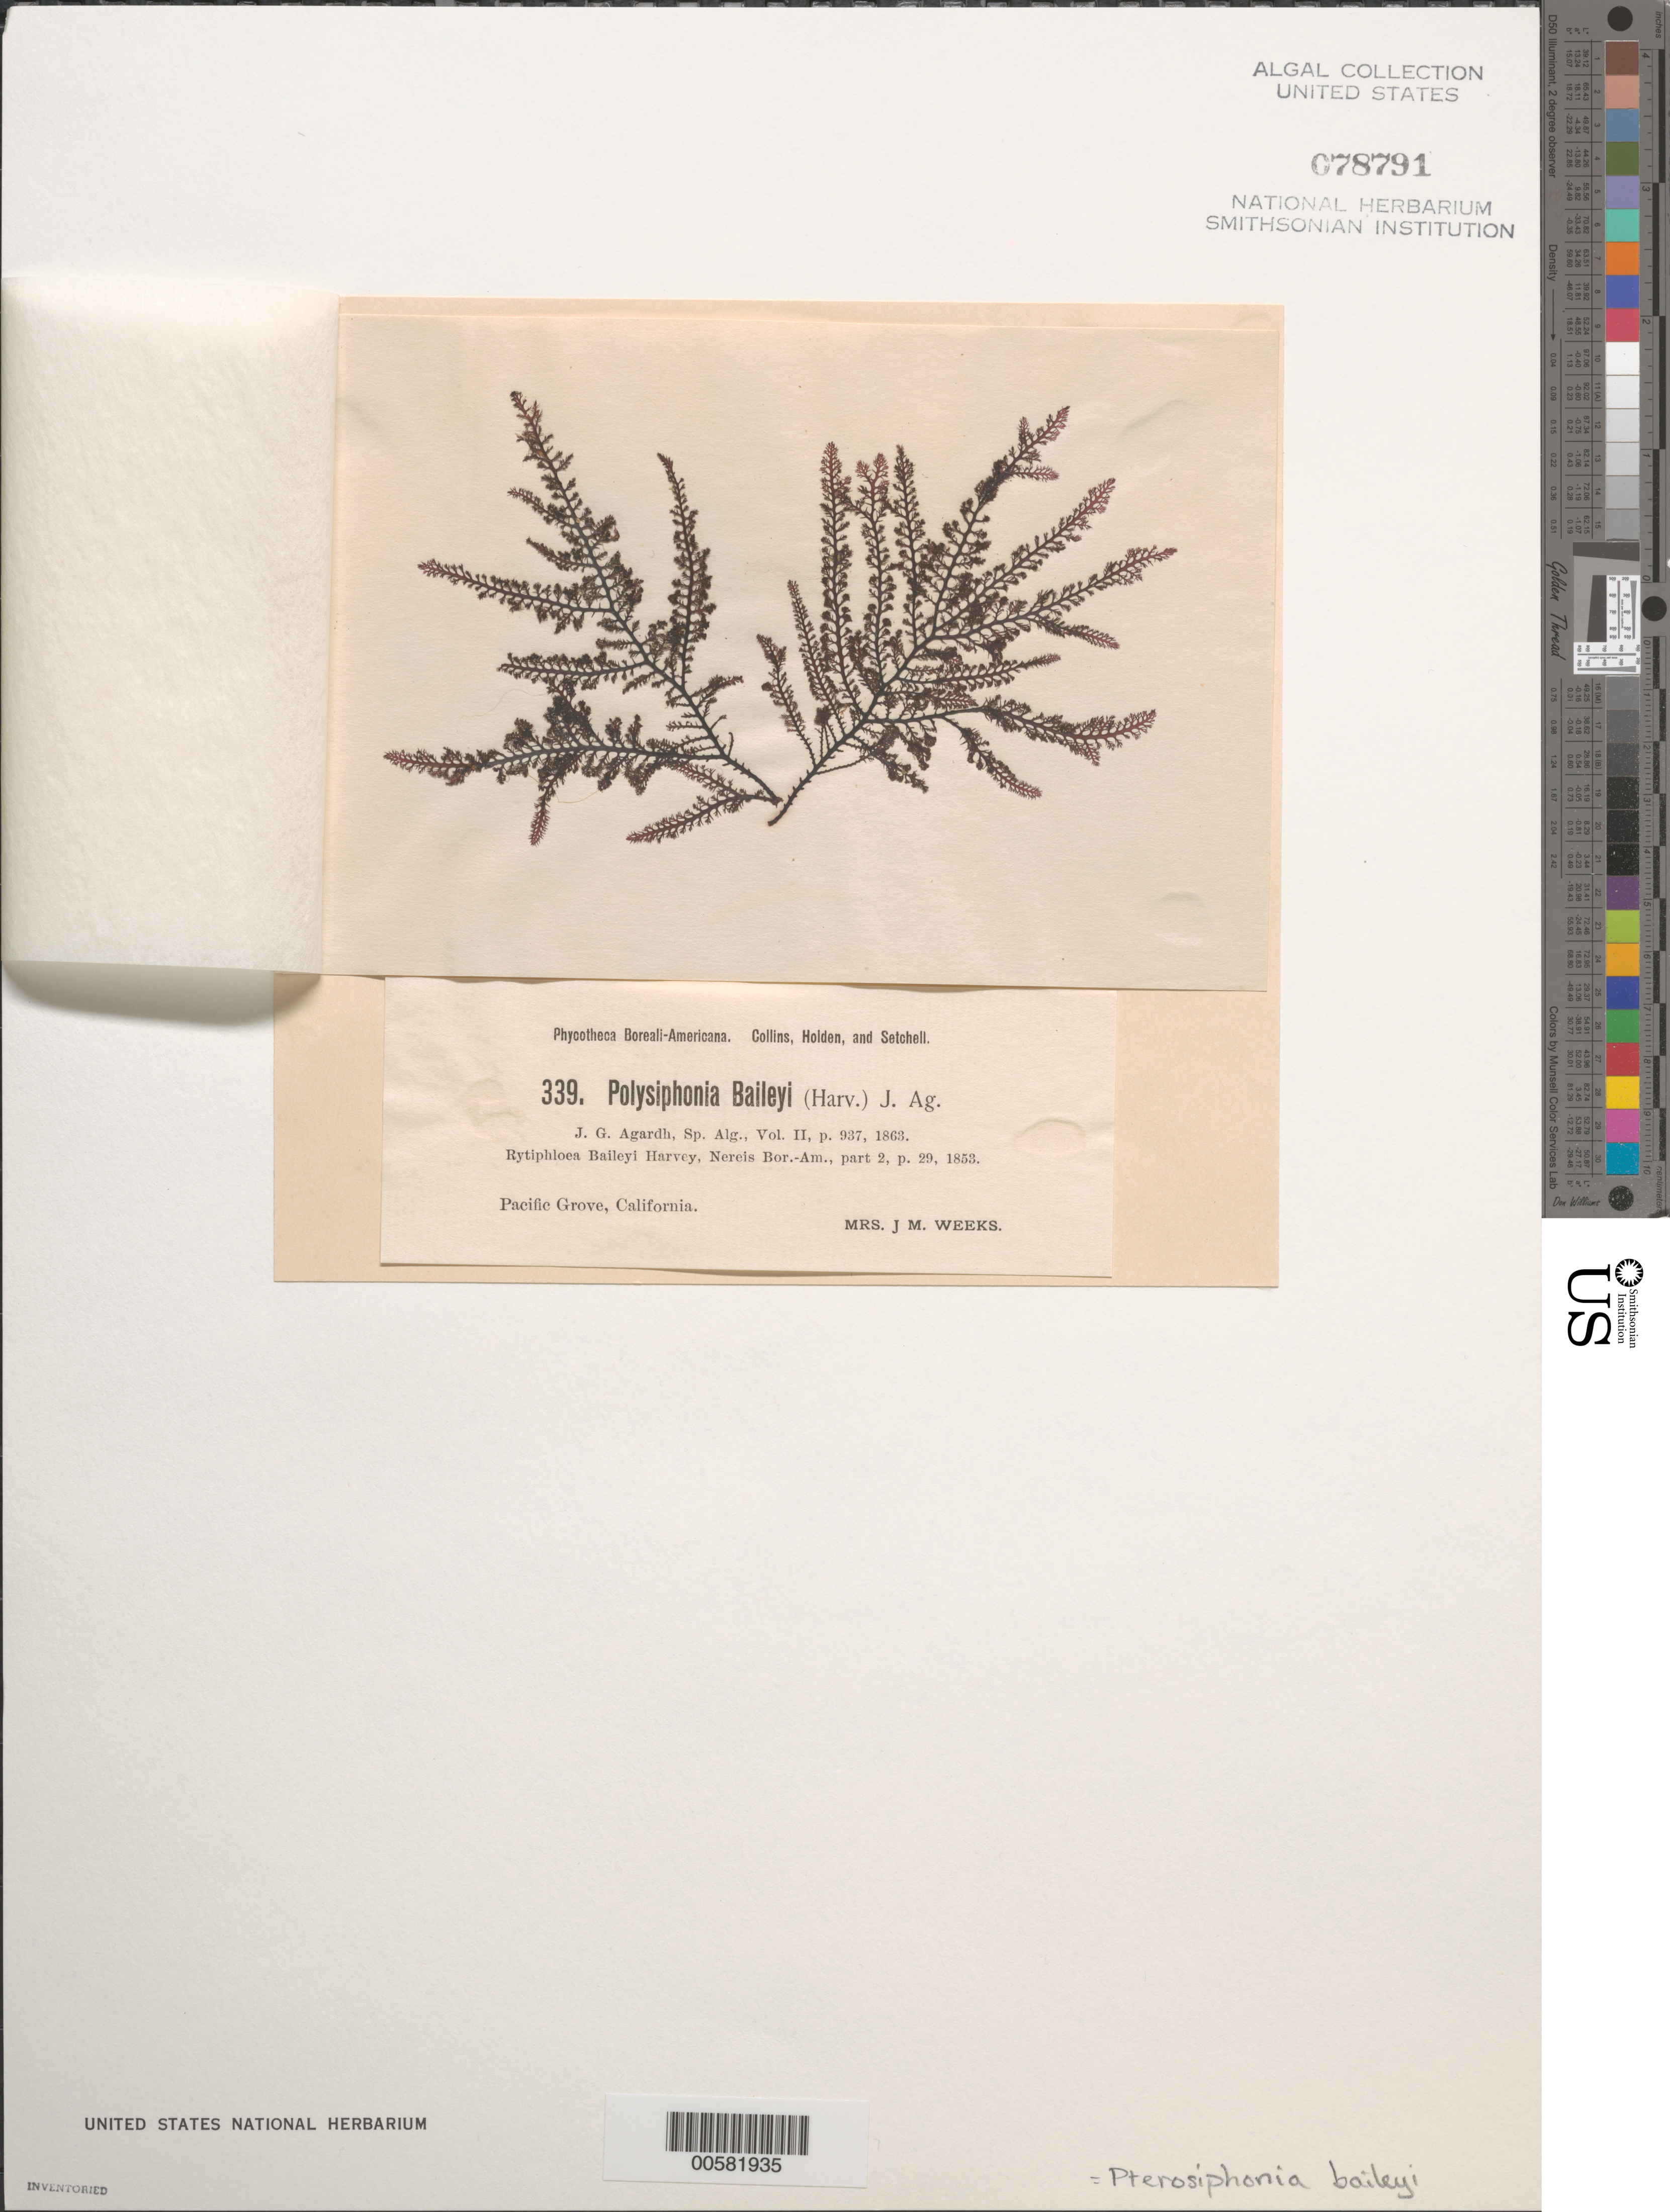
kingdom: Plantae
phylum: Rhodophyta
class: Florideophyceae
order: Ceramiales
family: Rhodomelaceae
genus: Symphyocladiella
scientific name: Symphyocladiella baileyi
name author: (Harvey) D.E.Bustamante et al.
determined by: Algae name updating Project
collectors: Mrs. J. Weeks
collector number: PB-A 339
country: United States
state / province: California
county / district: Monterey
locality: Pacific Grove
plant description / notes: Collins, Holden & Setchell, Phycotheca Boreali-Americana, as Polysiphonia baileyi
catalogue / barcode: US 78791